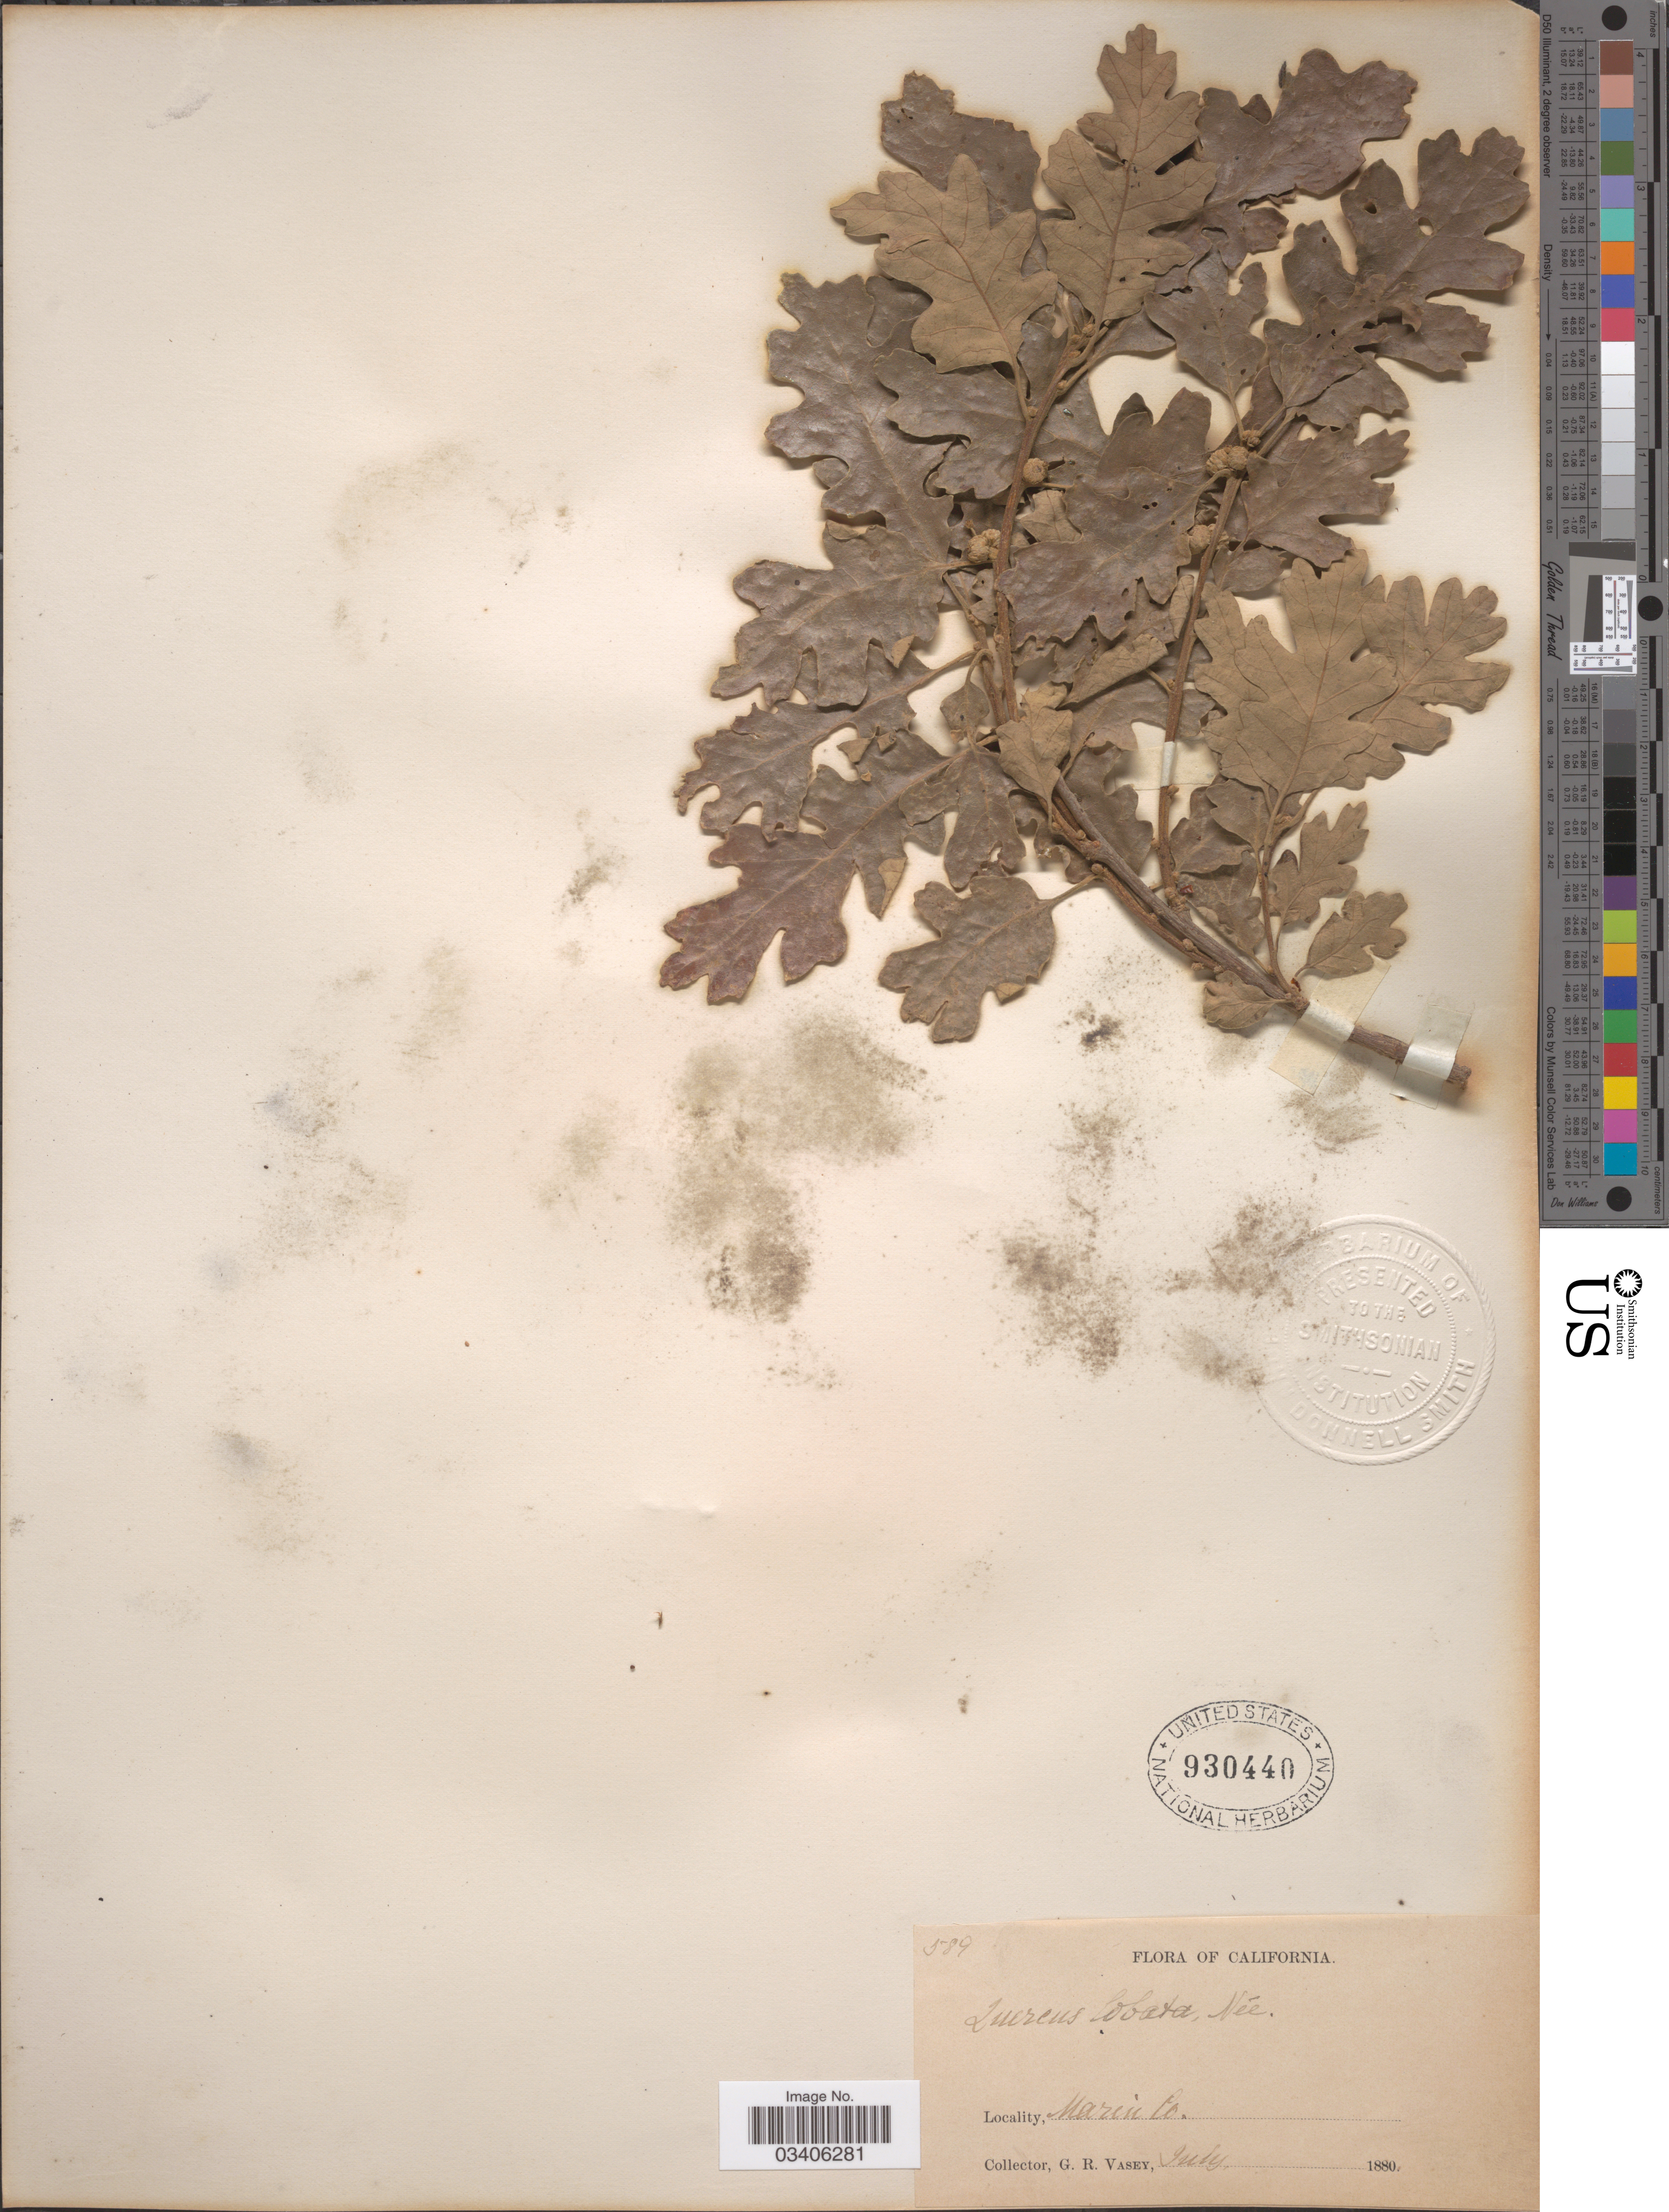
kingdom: Plantae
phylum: Tracheophyta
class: Magnoliopsida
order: Fagales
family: Fagaceae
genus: Quercus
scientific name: Quercus lobata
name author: Née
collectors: G. R. Vasey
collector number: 589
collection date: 1880-07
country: United States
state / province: California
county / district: Marin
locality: Marin Co.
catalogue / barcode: US 930440